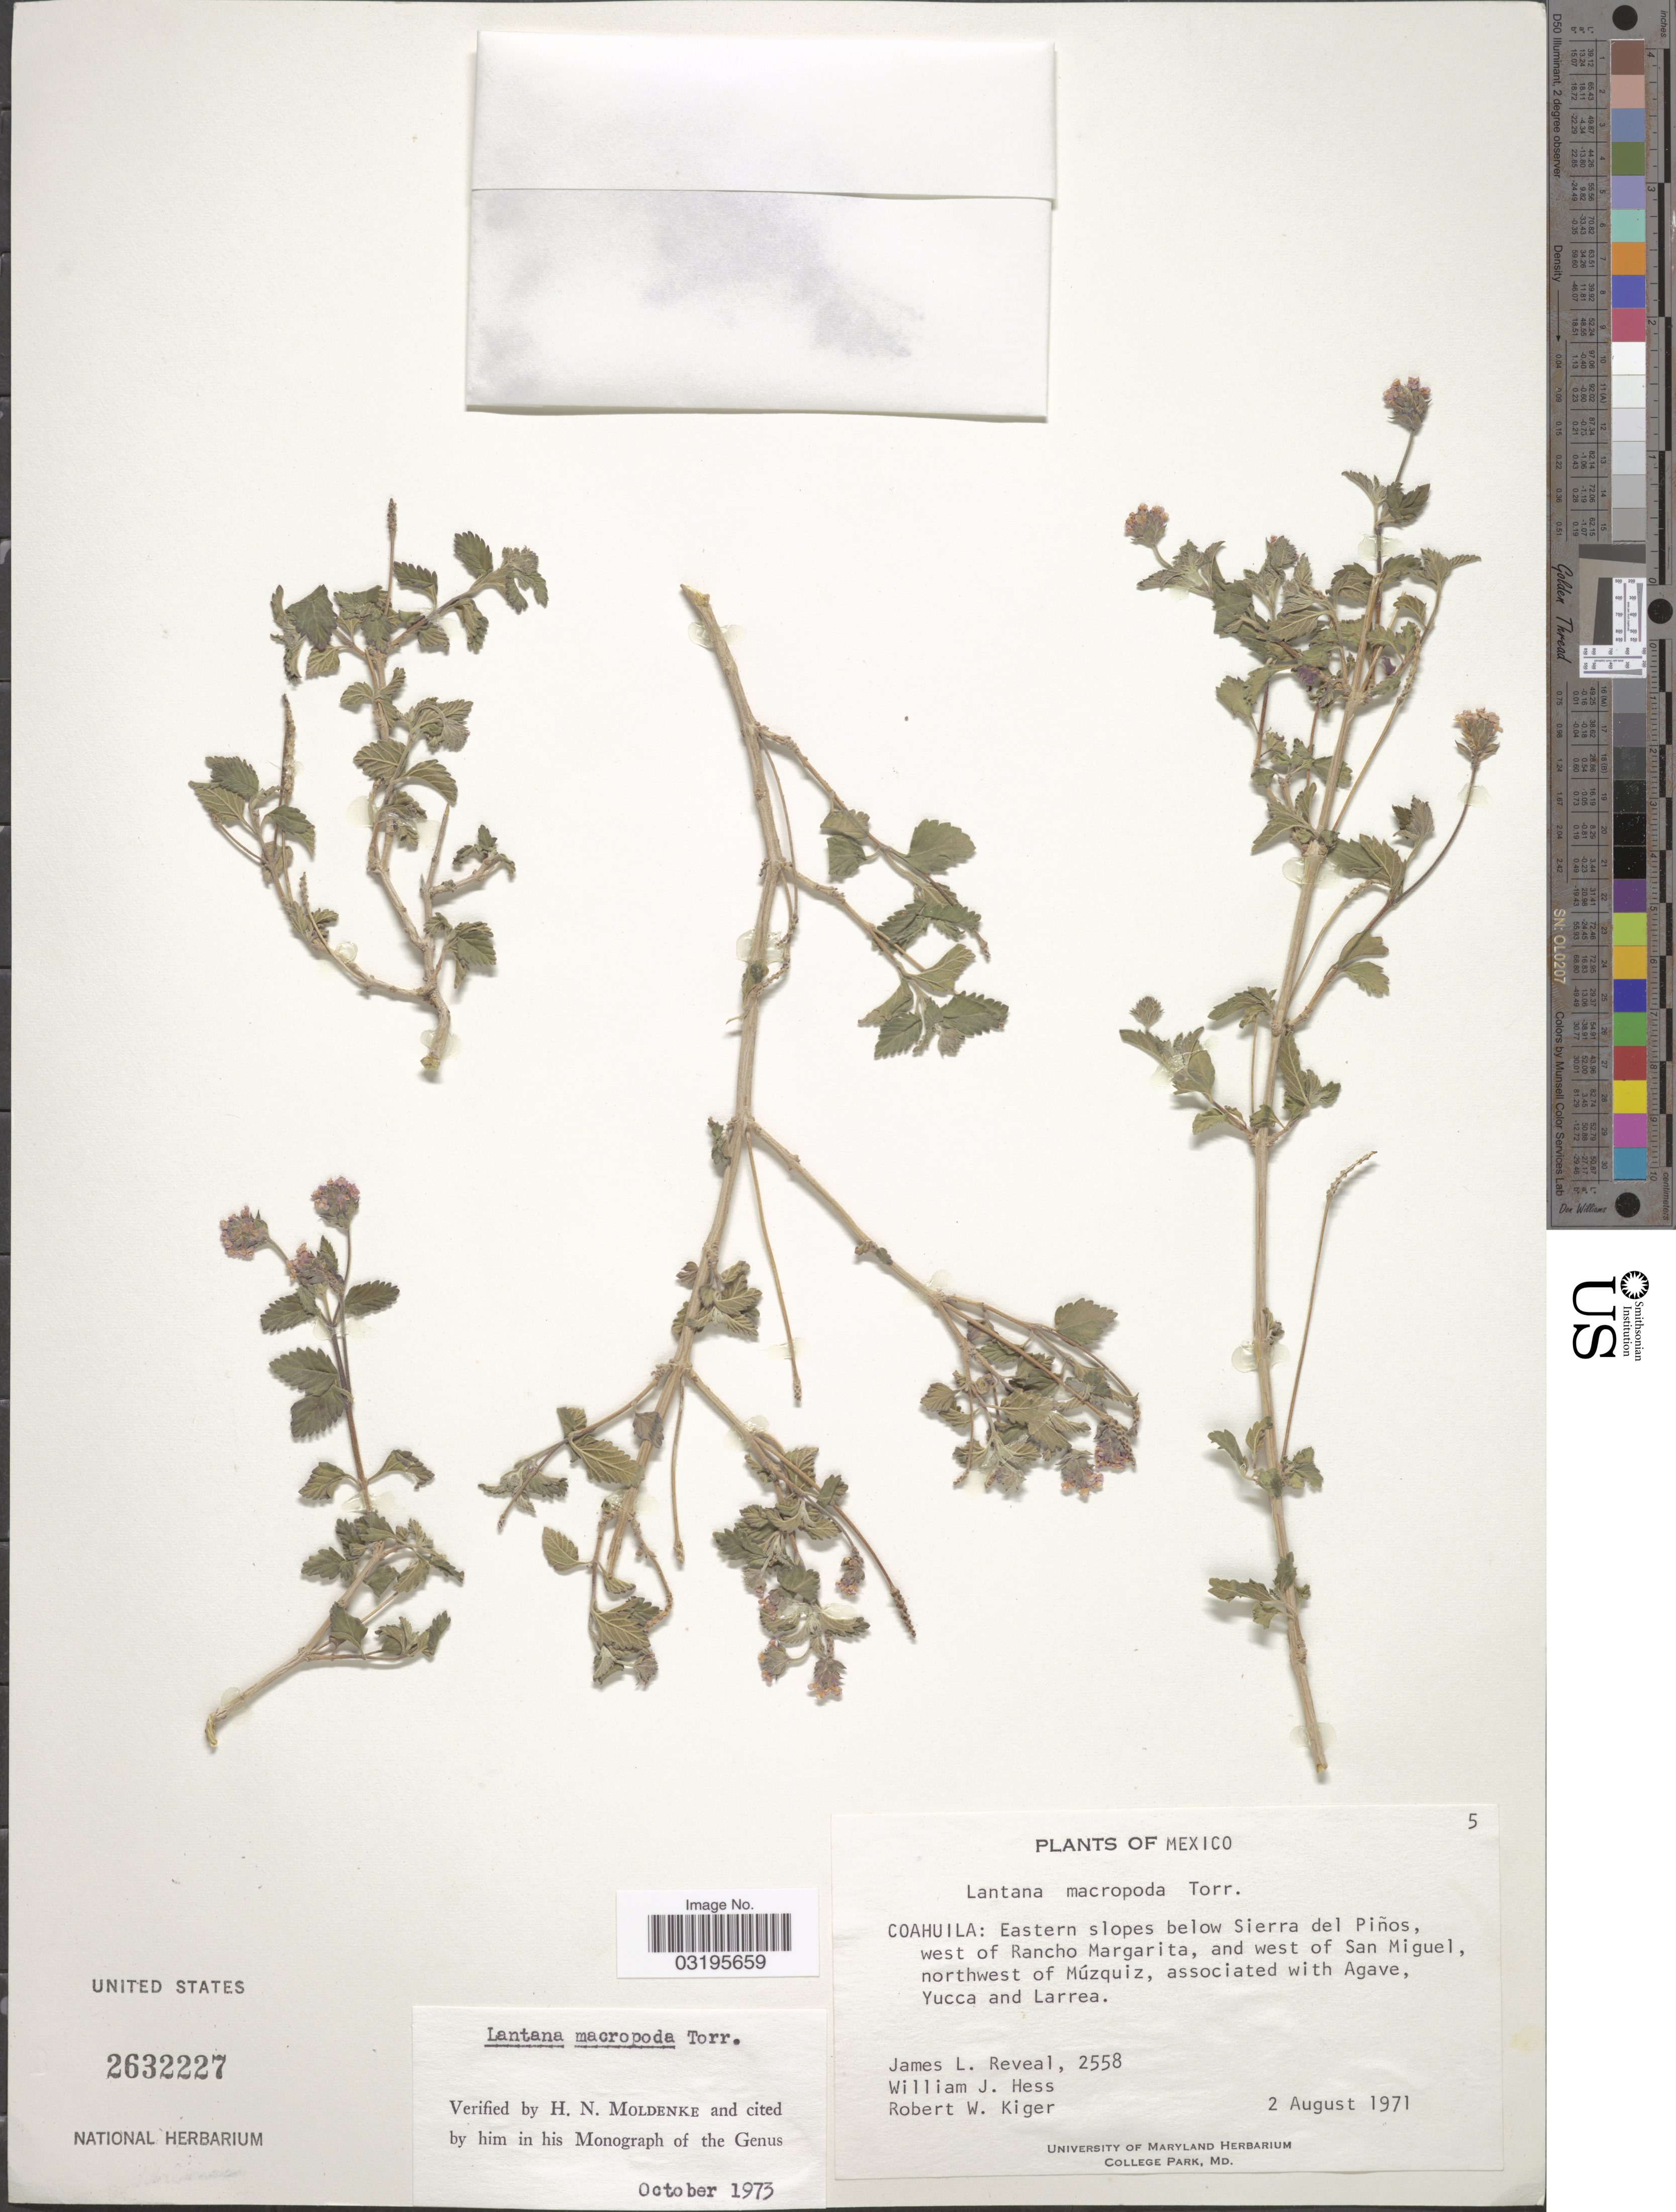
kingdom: Plantae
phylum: Tracheophyta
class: Magnoliopsida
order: Lamiales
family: Verbenaceae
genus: Lantana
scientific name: Lantana macropoda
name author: Torr.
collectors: J. L. Reveal, W. Hess & R. Kiger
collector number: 2558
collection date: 1971-08-02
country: Mexico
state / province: Coahuila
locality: Eastern slopes below Sierra del Piños, west of Rancho Margarita, and west of San Miguel, northwest of Múzquiz.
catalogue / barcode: US 2632227